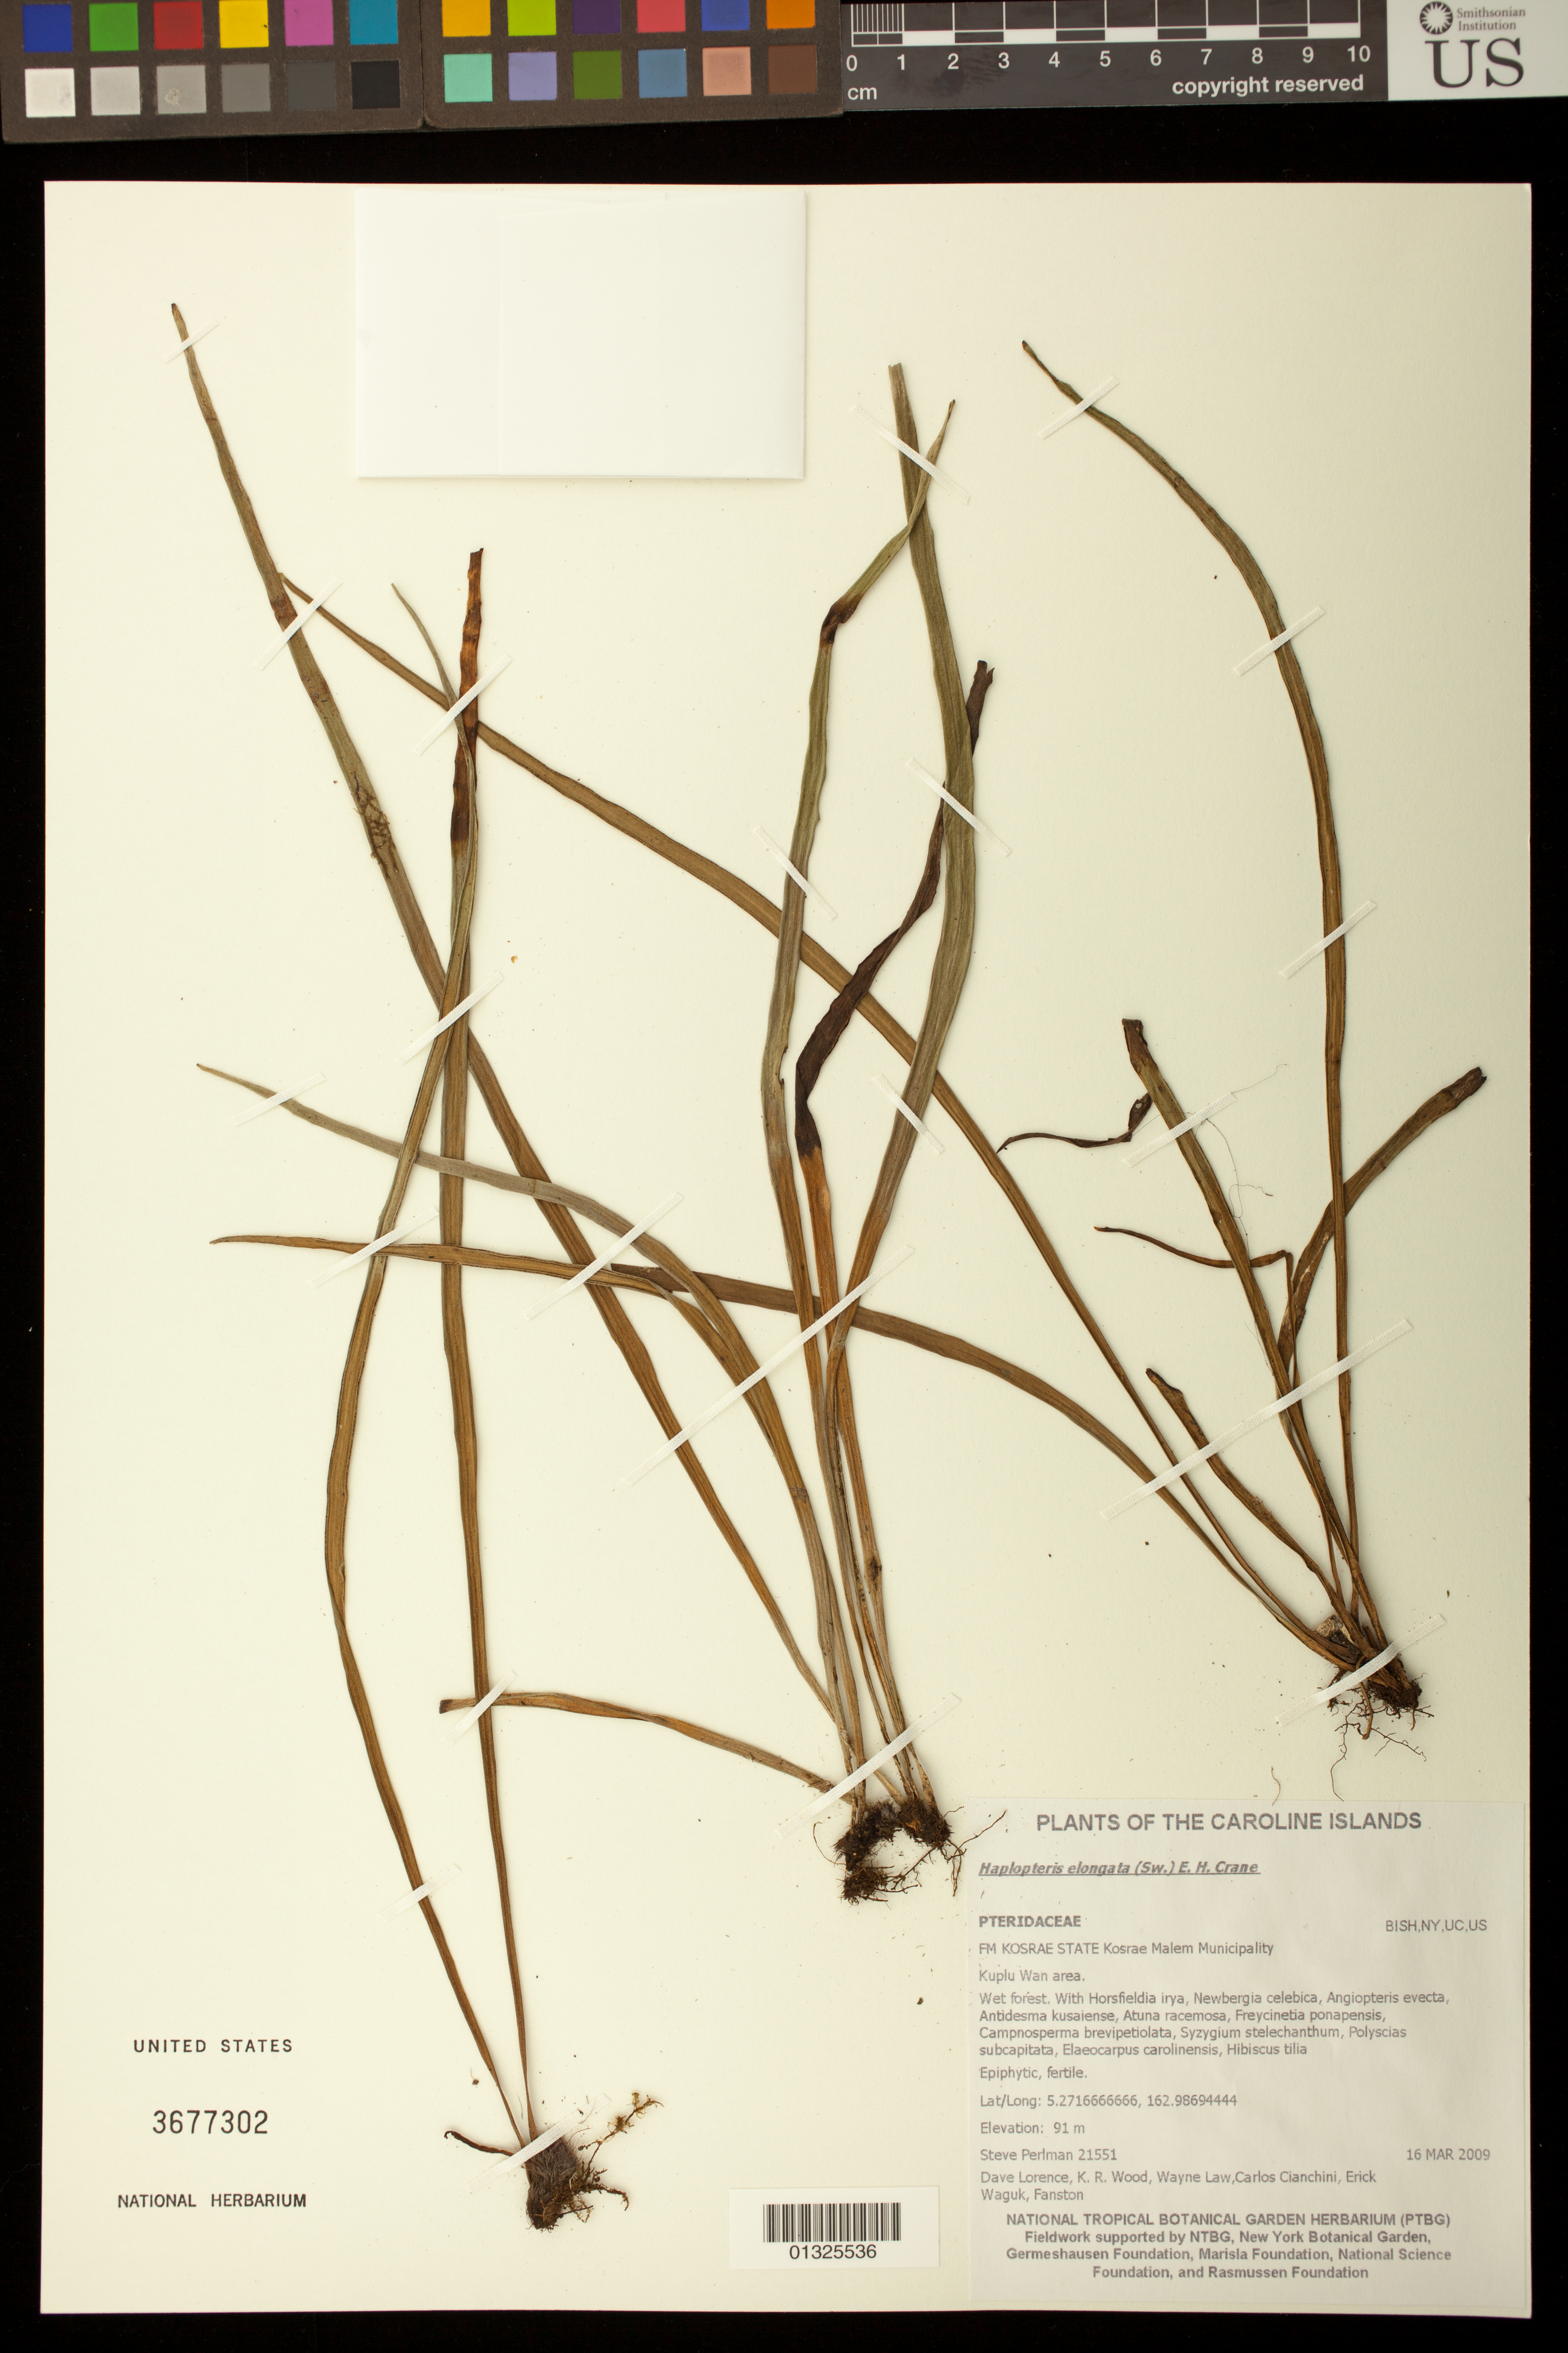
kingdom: Plantae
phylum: Tracheophyta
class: Polypodiopsida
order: Polypodiales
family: Pteridaceae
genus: Haplopteris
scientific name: Haplopteris elongata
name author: (Sw.) Crane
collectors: S. P. Perlman, D. Lorence, K. R. Wood, W. Law, C. Cianchini, E. Waguk & Fanston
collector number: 21551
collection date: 2009-03-16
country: Micronesia, Federated States of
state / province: Kosrae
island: Kosrae [Kusaie]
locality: Malem Municipality, Kuplu Wan area.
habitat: Wet forest.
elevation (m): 91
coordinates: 5.2716666666, 162.98694444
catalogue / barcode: US 3677302